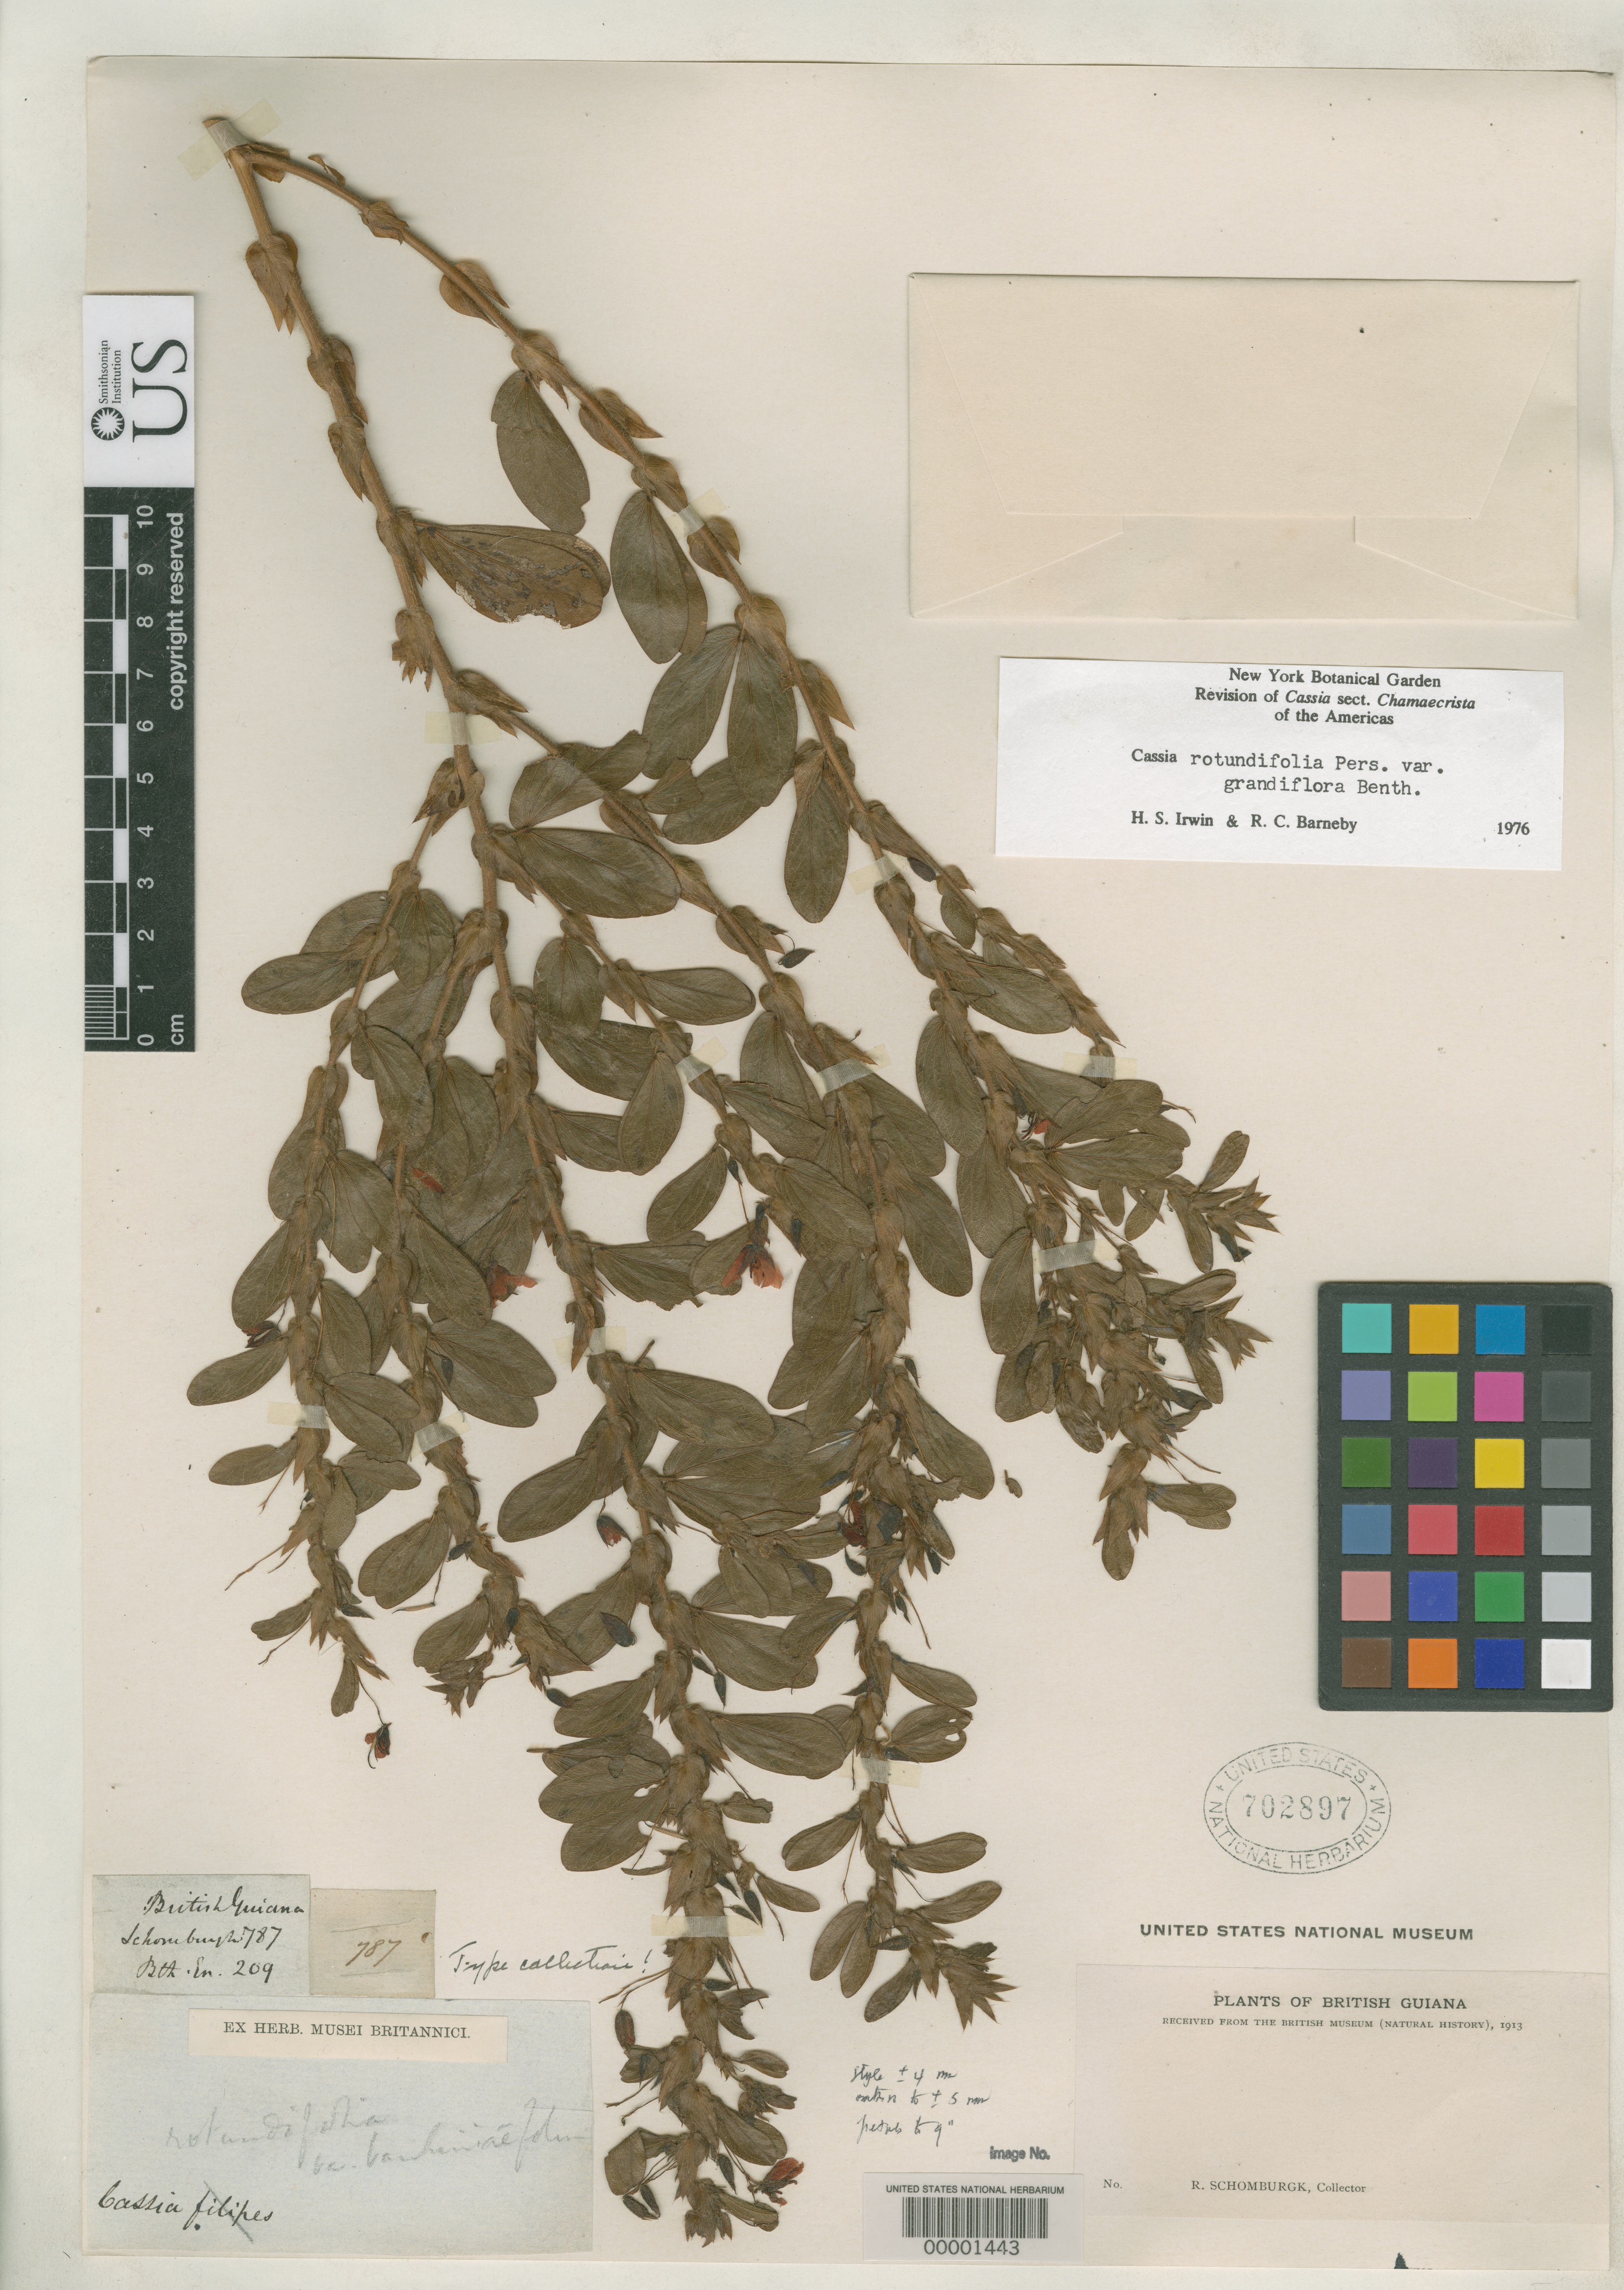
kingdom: Plantae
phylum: Tracheophyta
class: Magnoliopsida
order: Fabales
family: Fabaceae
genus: Cassia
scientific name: Cassia filipes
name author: Benth.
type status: Isotype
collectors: R. H. Schomburgk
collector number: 787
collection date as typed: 1840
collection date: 1840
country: Guyana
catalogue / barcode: US 702897